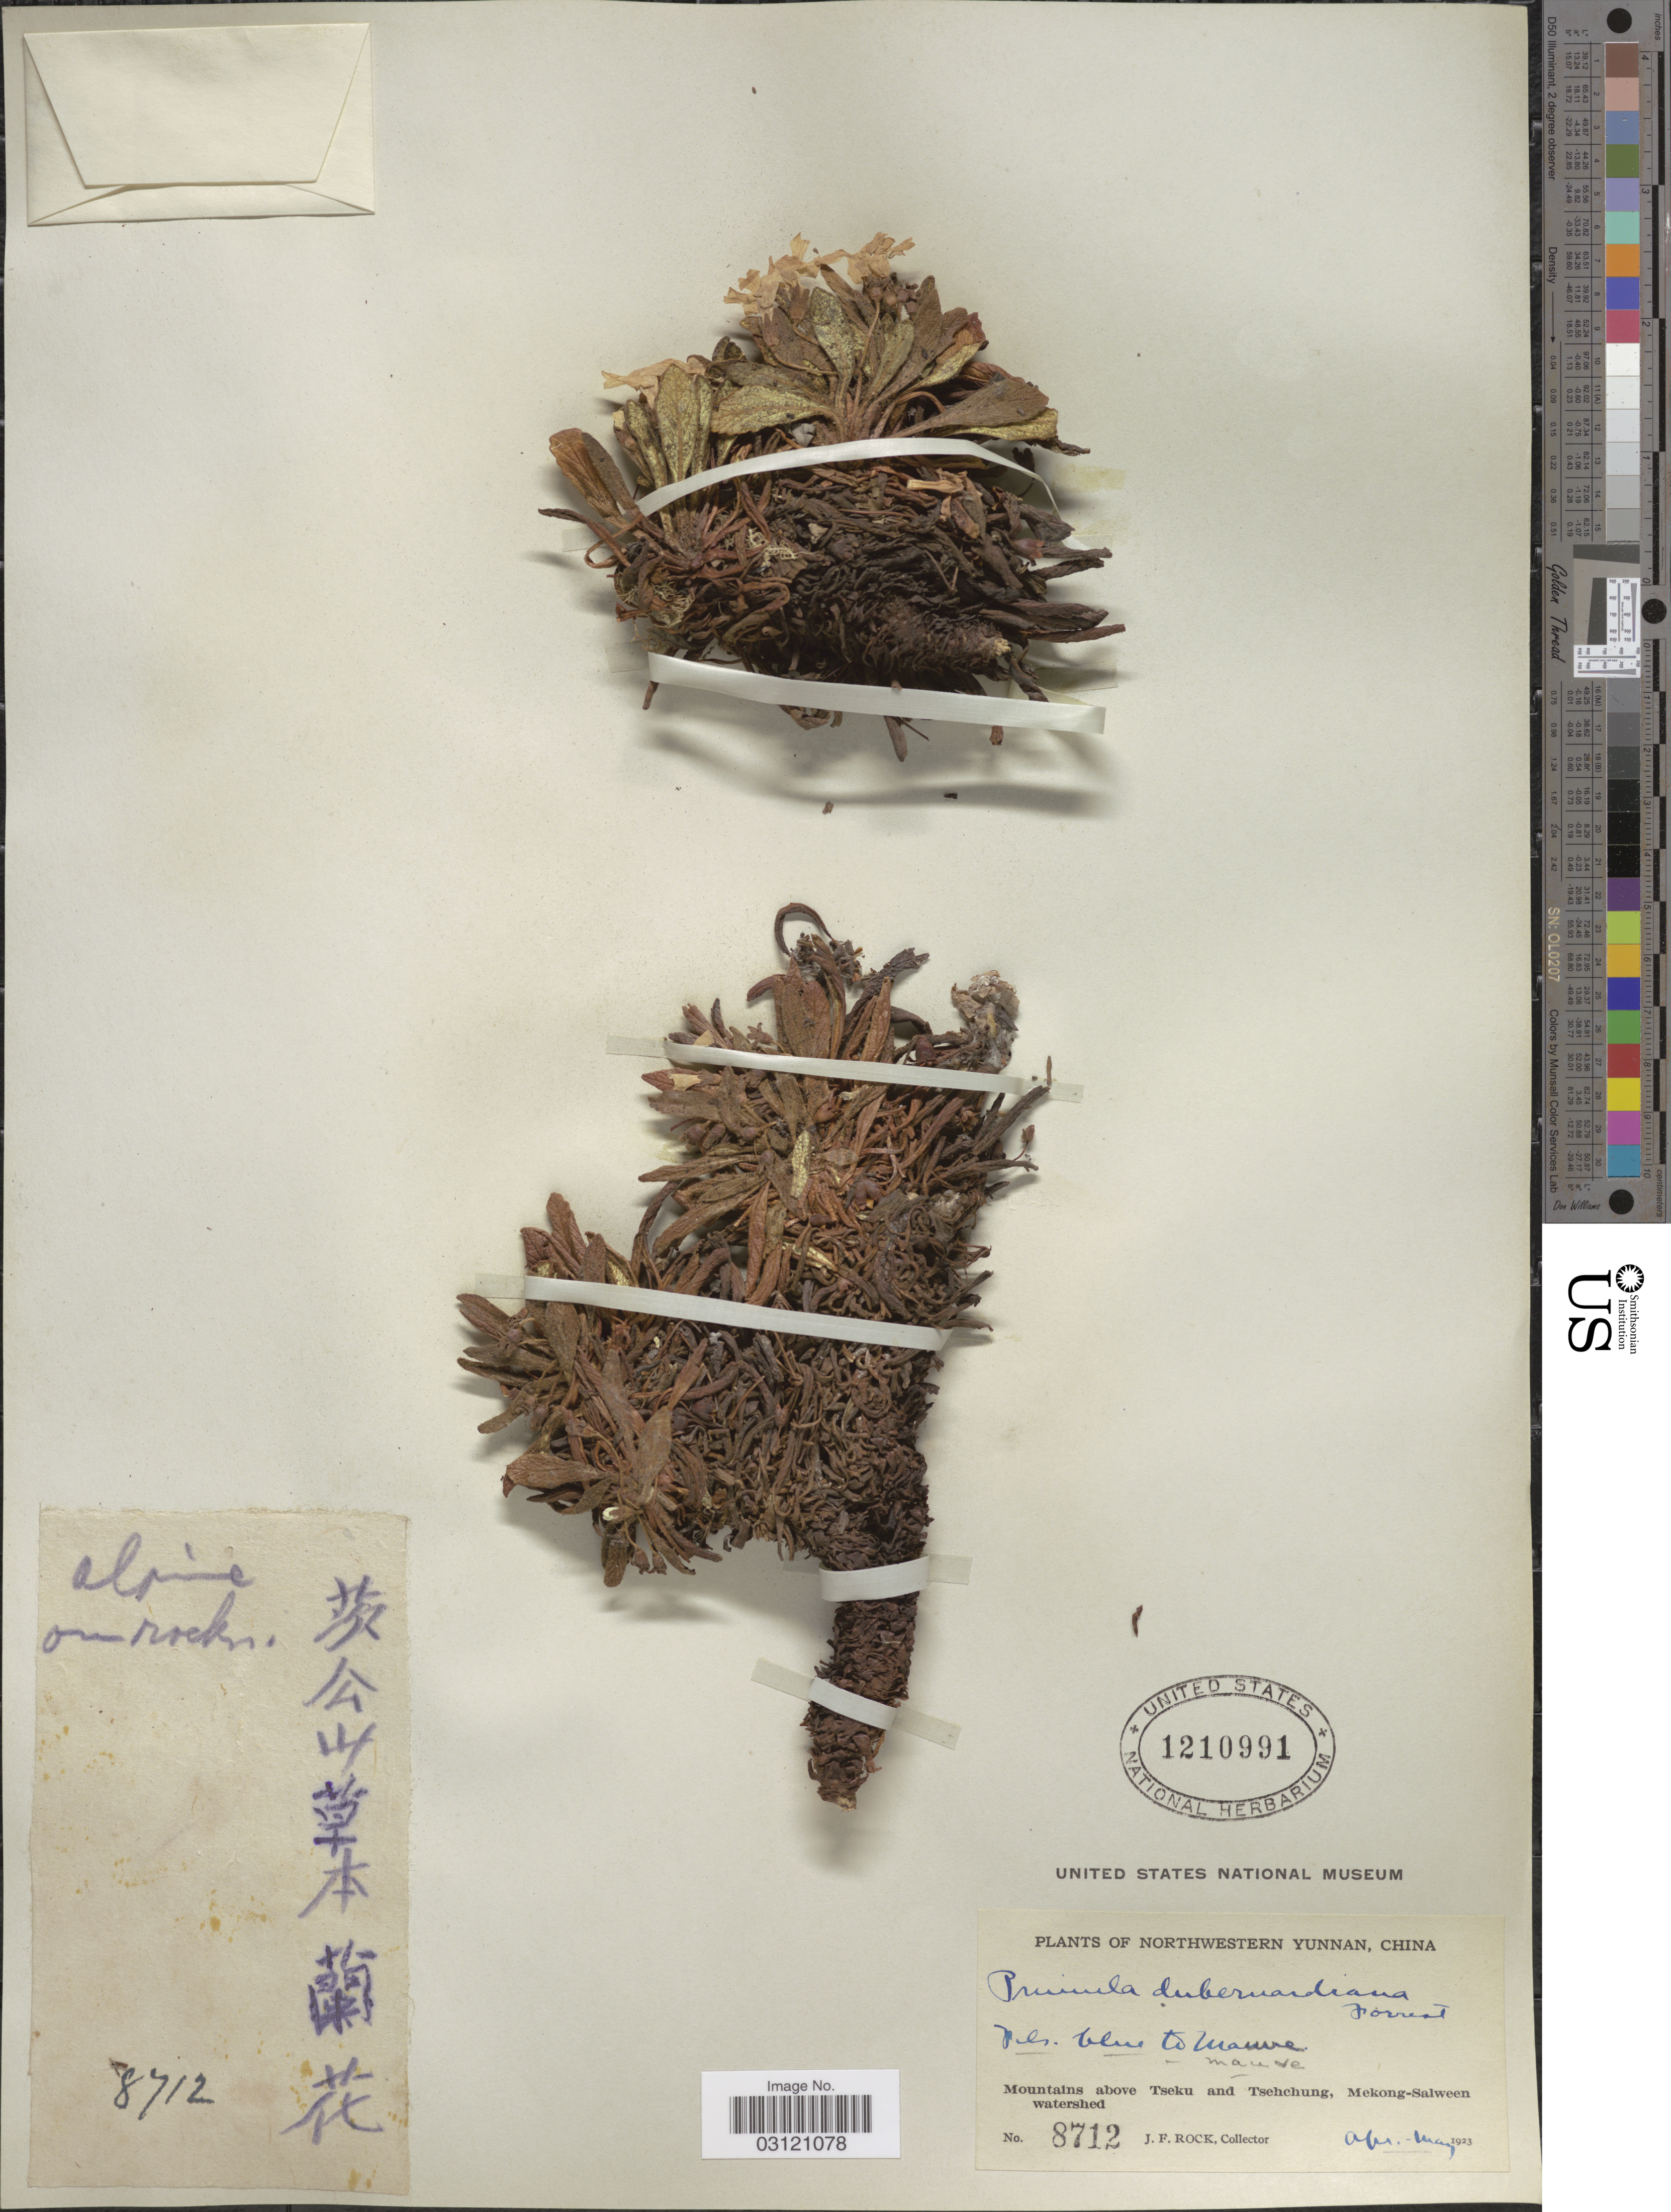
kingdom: Plantae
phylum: Tracheophyta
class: Magnoliopsida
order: Ericales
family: Primulaceae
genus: Primula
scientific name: Primula dubernardiana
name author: Forrest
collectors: J. Rock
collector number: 8712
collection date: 1923-04/1923-05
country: China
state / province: Yunnan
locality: Northwestern Yunnan. Mountains above Tseku and Tsehchung, Mekong-Salween watershed.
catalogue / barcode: US 1210991